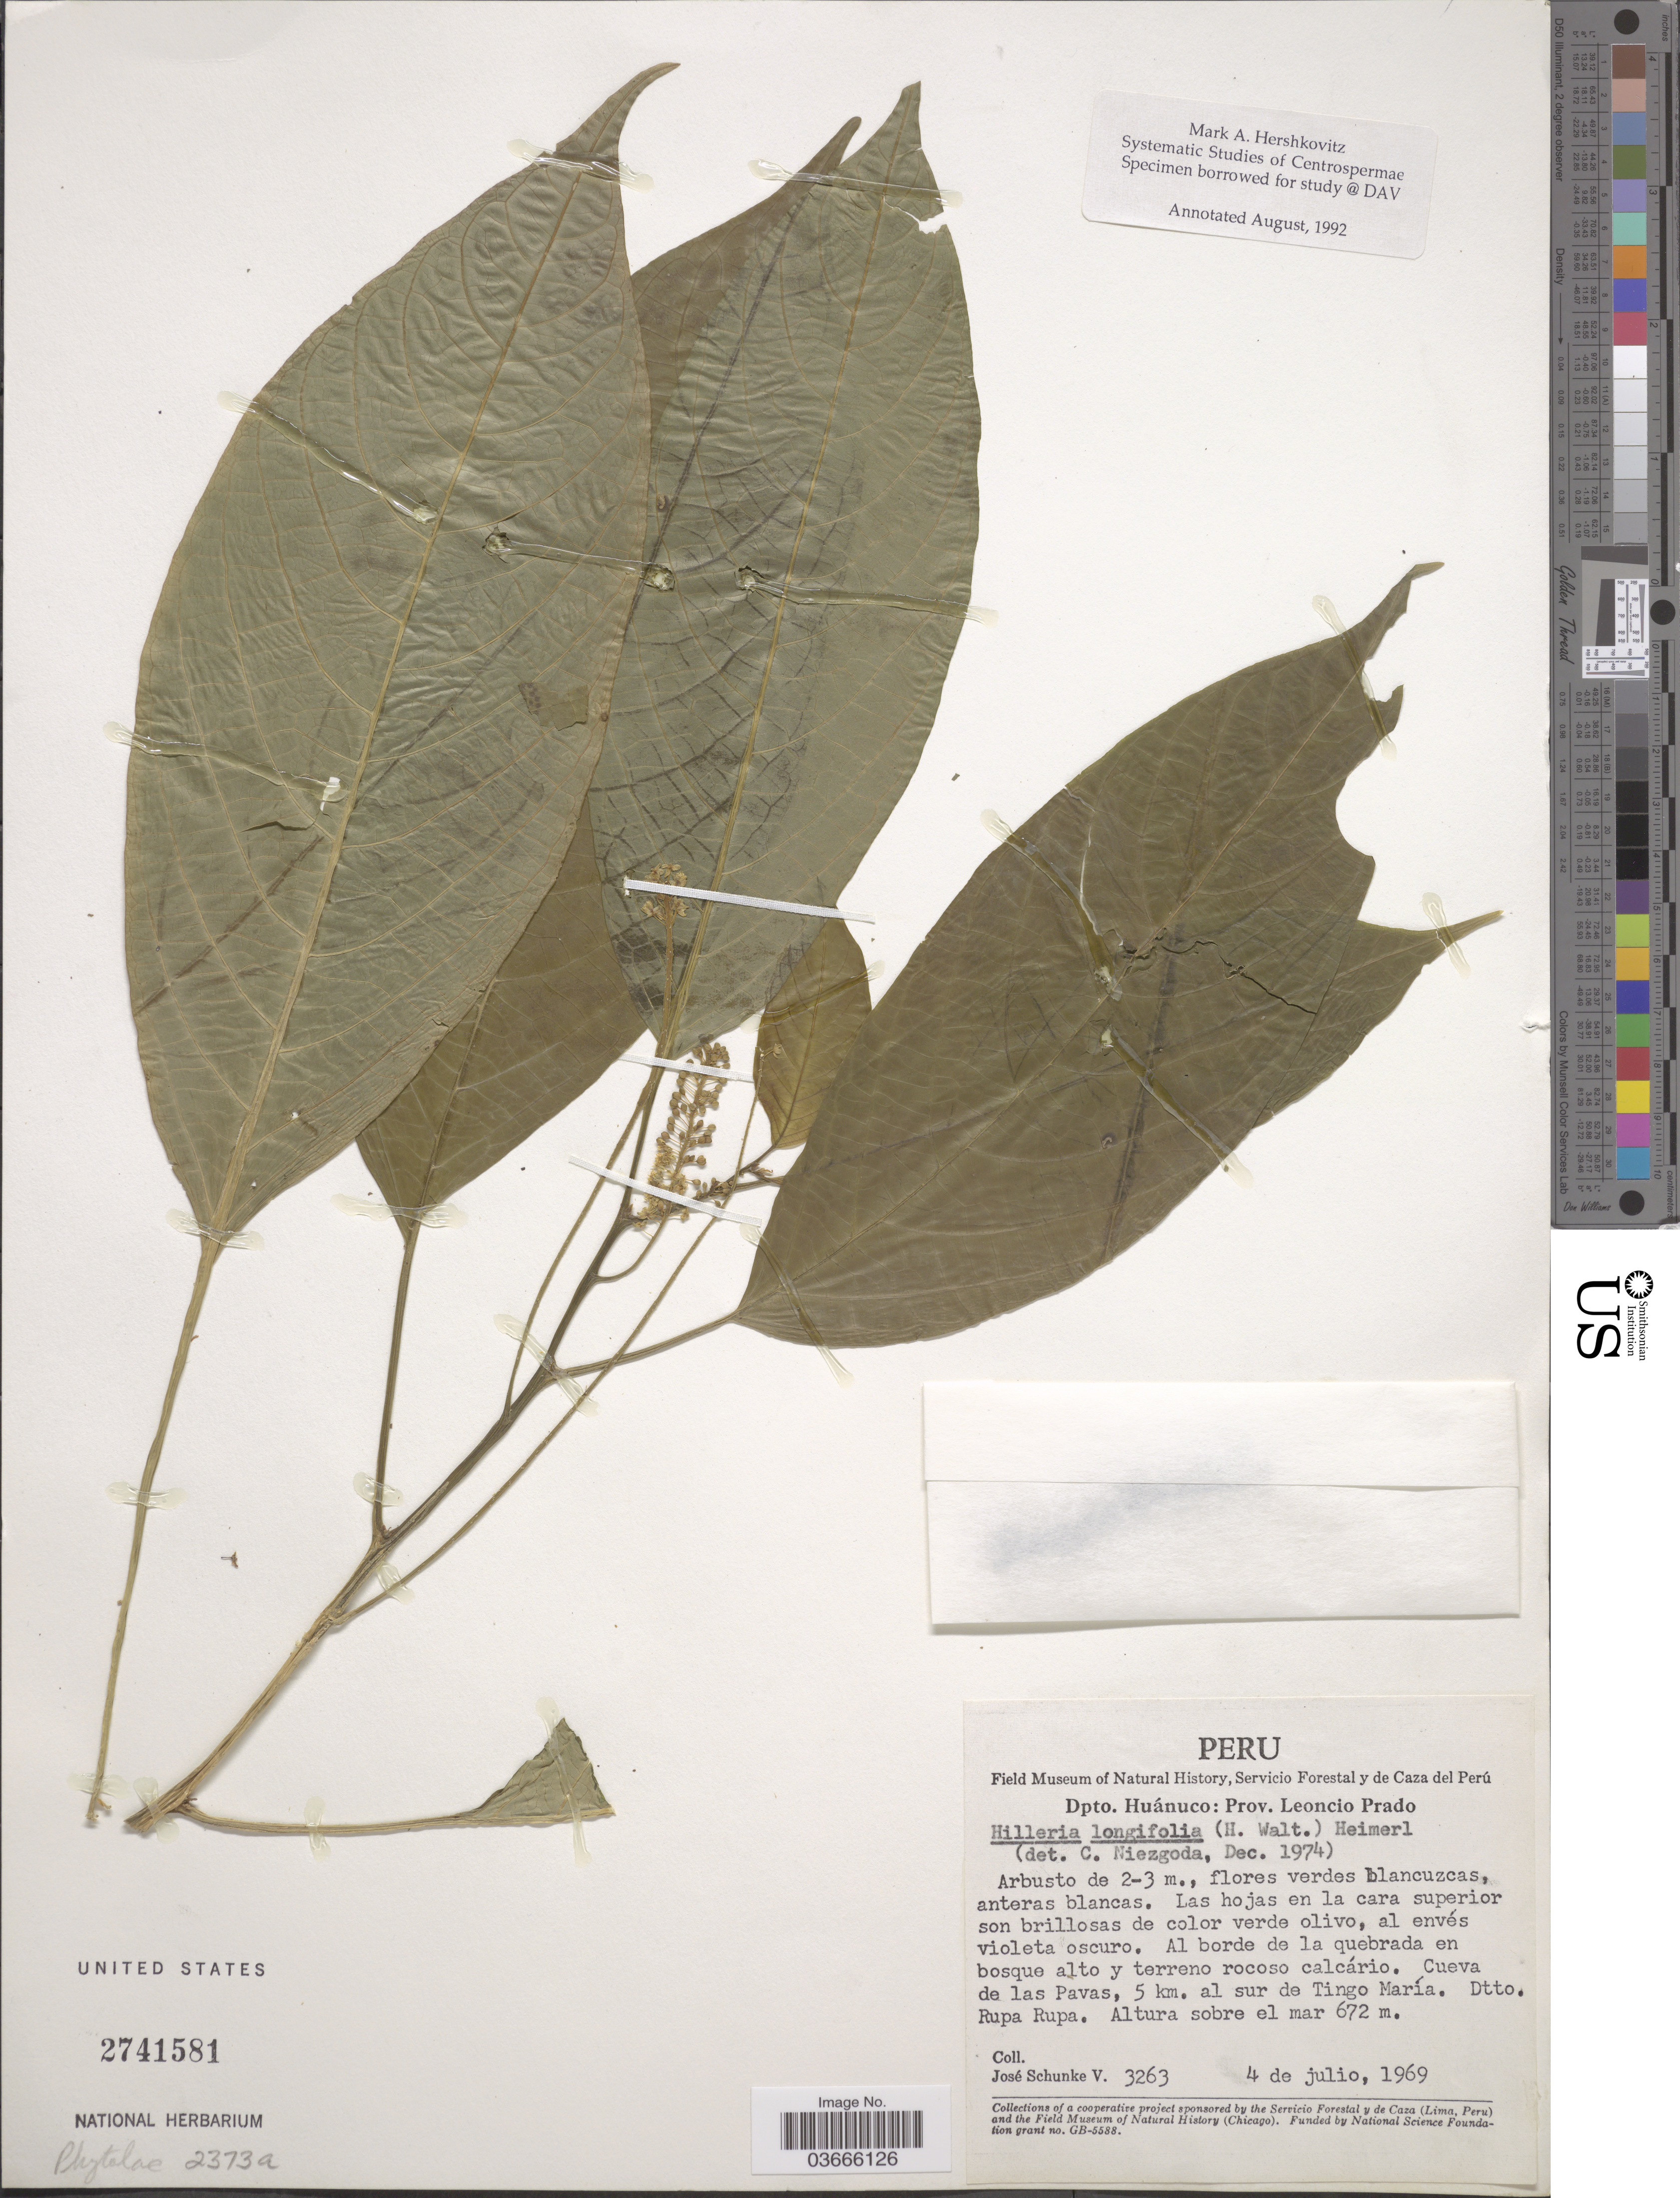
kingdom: Plantae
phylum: Tracheophyta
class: Magnoliopsida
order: Caryophyllales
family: Phytolaccaceae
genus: Hilleria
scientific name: Hilleria longifolia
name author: (H. Walter) Heimerl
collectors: J. Schunke Vigo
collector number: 3263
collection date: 1969-07-04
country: Peru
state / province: Huánuco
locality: Dpto. Huánuco: Prov. Leoncio Prado. Cueva de las Pavas, 5 km. al sur de Tingo María. Dtto. Rupa Rupa.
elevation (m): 672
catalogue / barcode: US 2741581